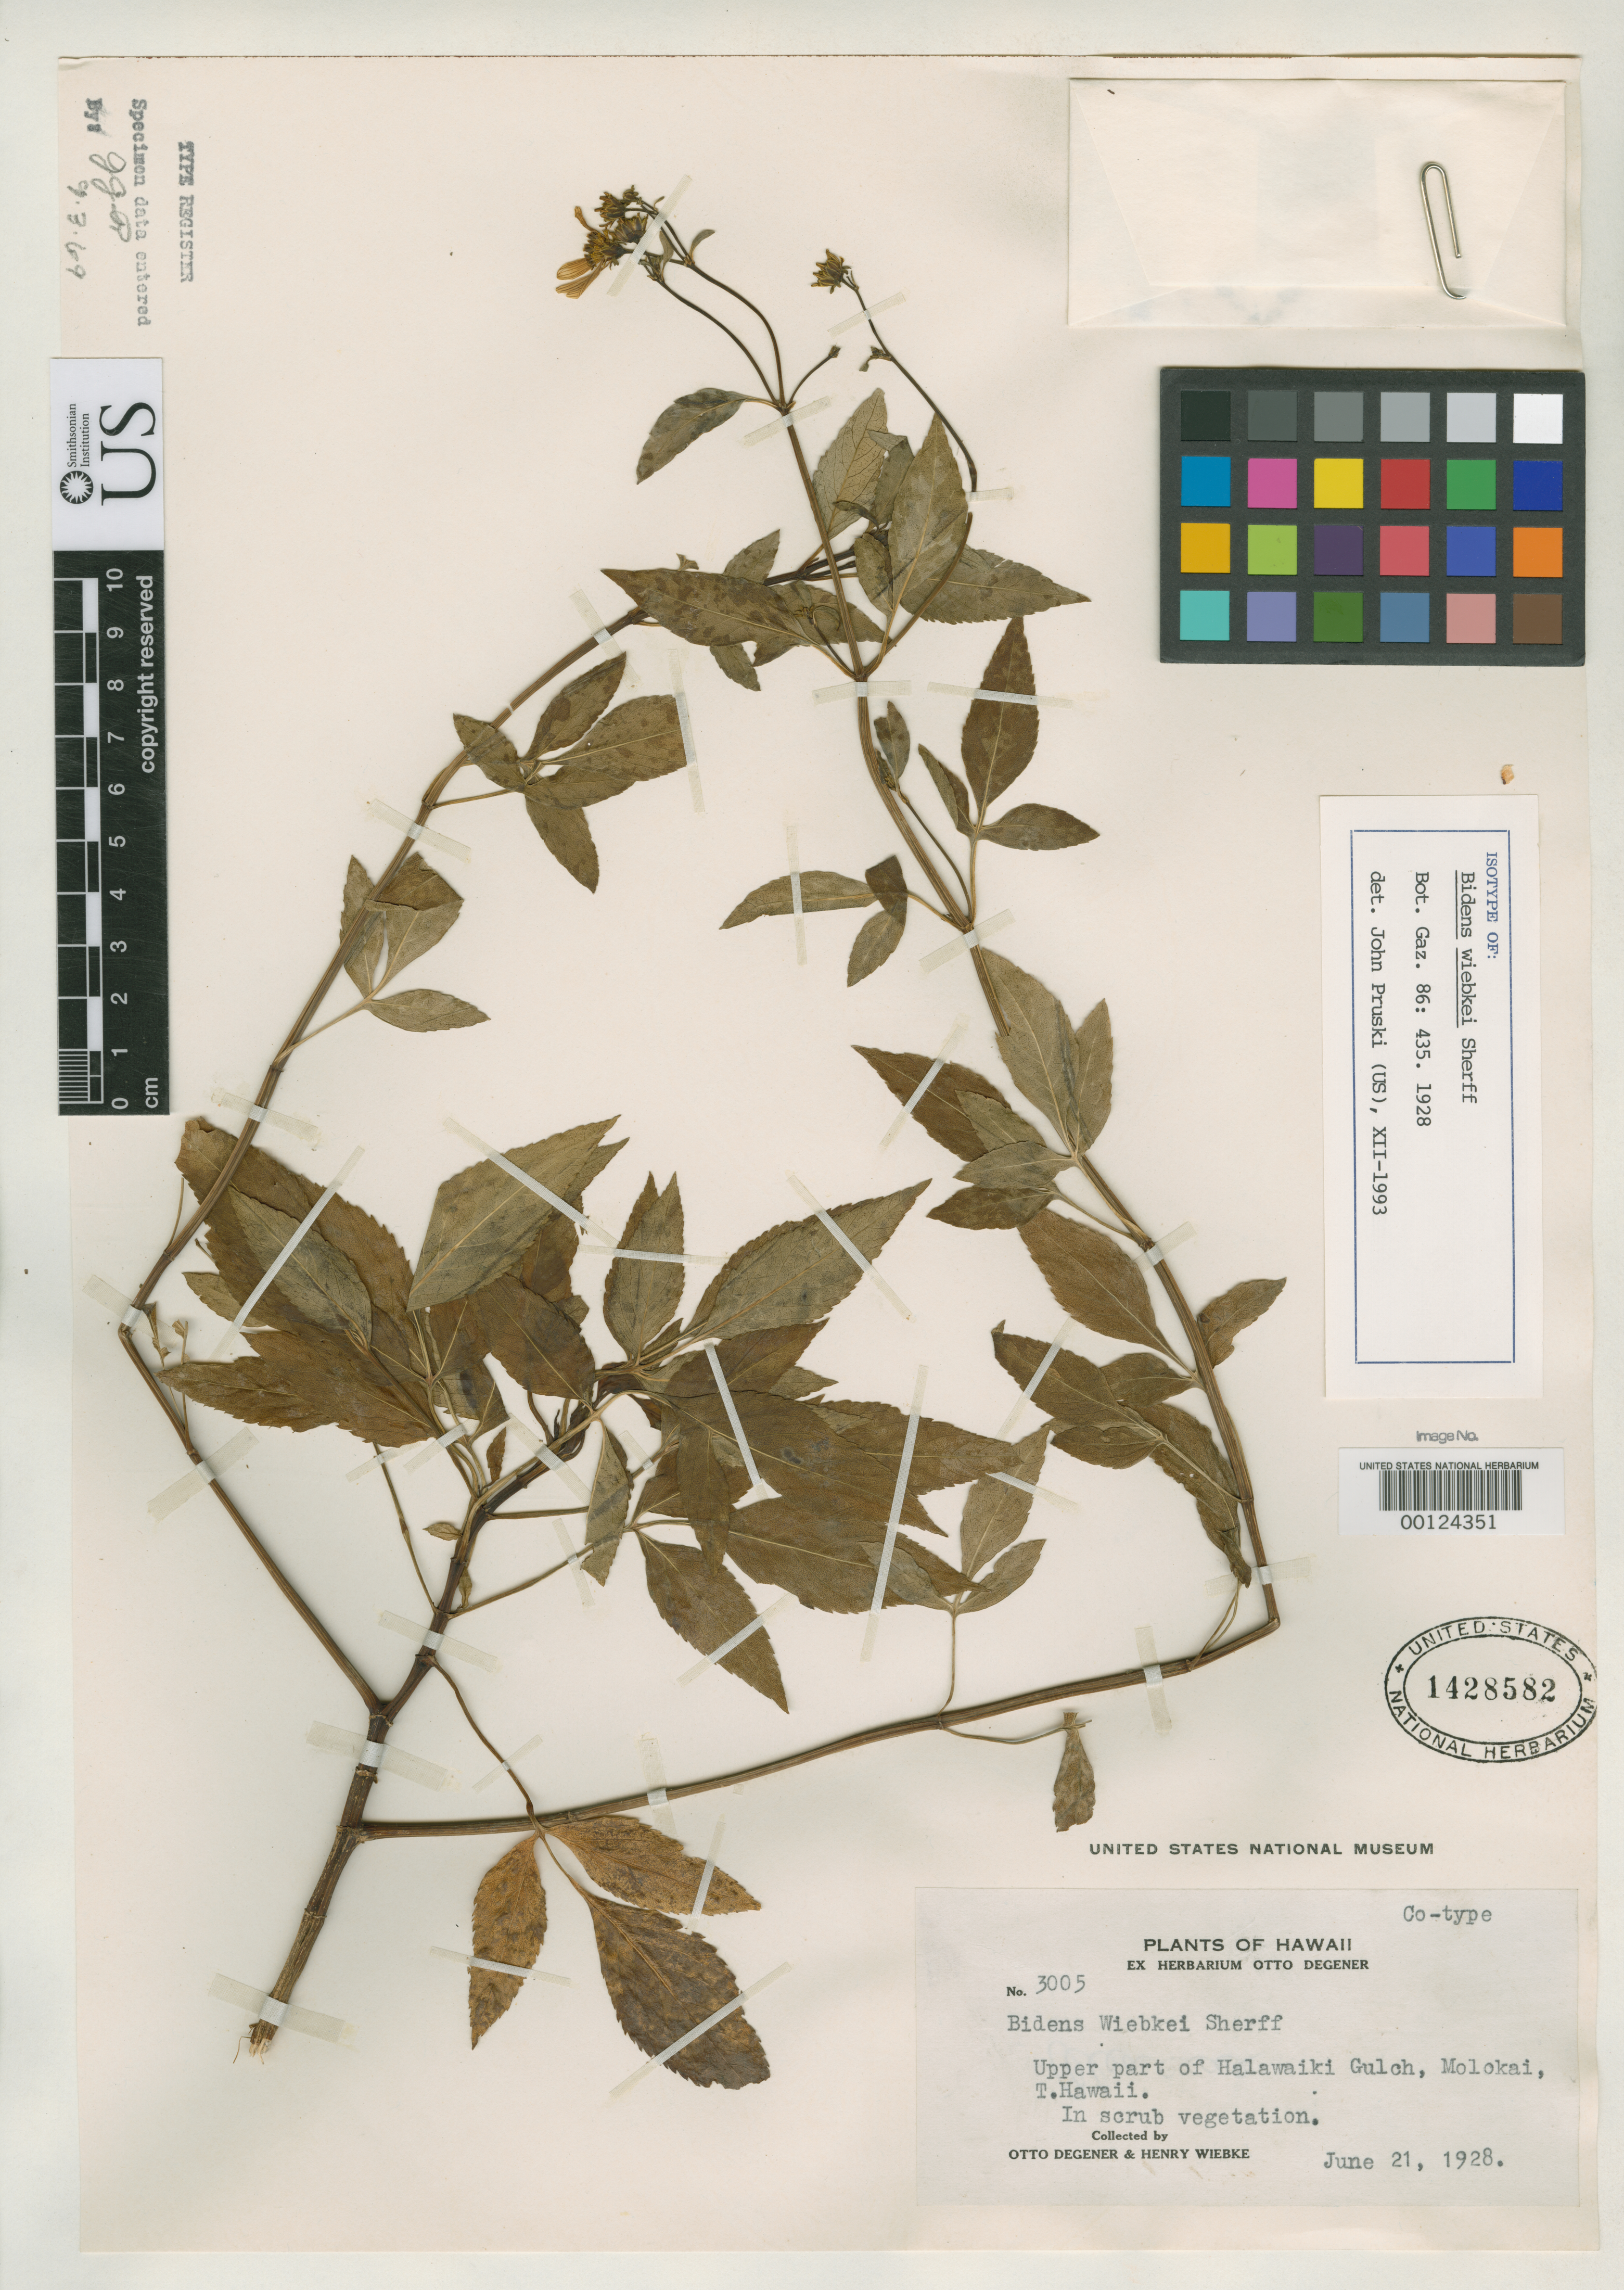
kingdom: Plantae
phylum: Tracheophyta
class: Magnoliopsida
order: Asterales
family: Asteraceae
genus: Bidens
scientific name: Bidens wiebkei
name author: Sherff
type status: Isotype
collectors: O. Degener & H. Wiebke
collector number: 3005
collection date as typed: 21 Jun 1928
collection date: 1928-06-21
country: United States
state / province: Hawaii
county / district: Maui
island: Moloka'i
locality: Upper part of Halawaiki Gulch.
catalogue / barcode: US 1428582